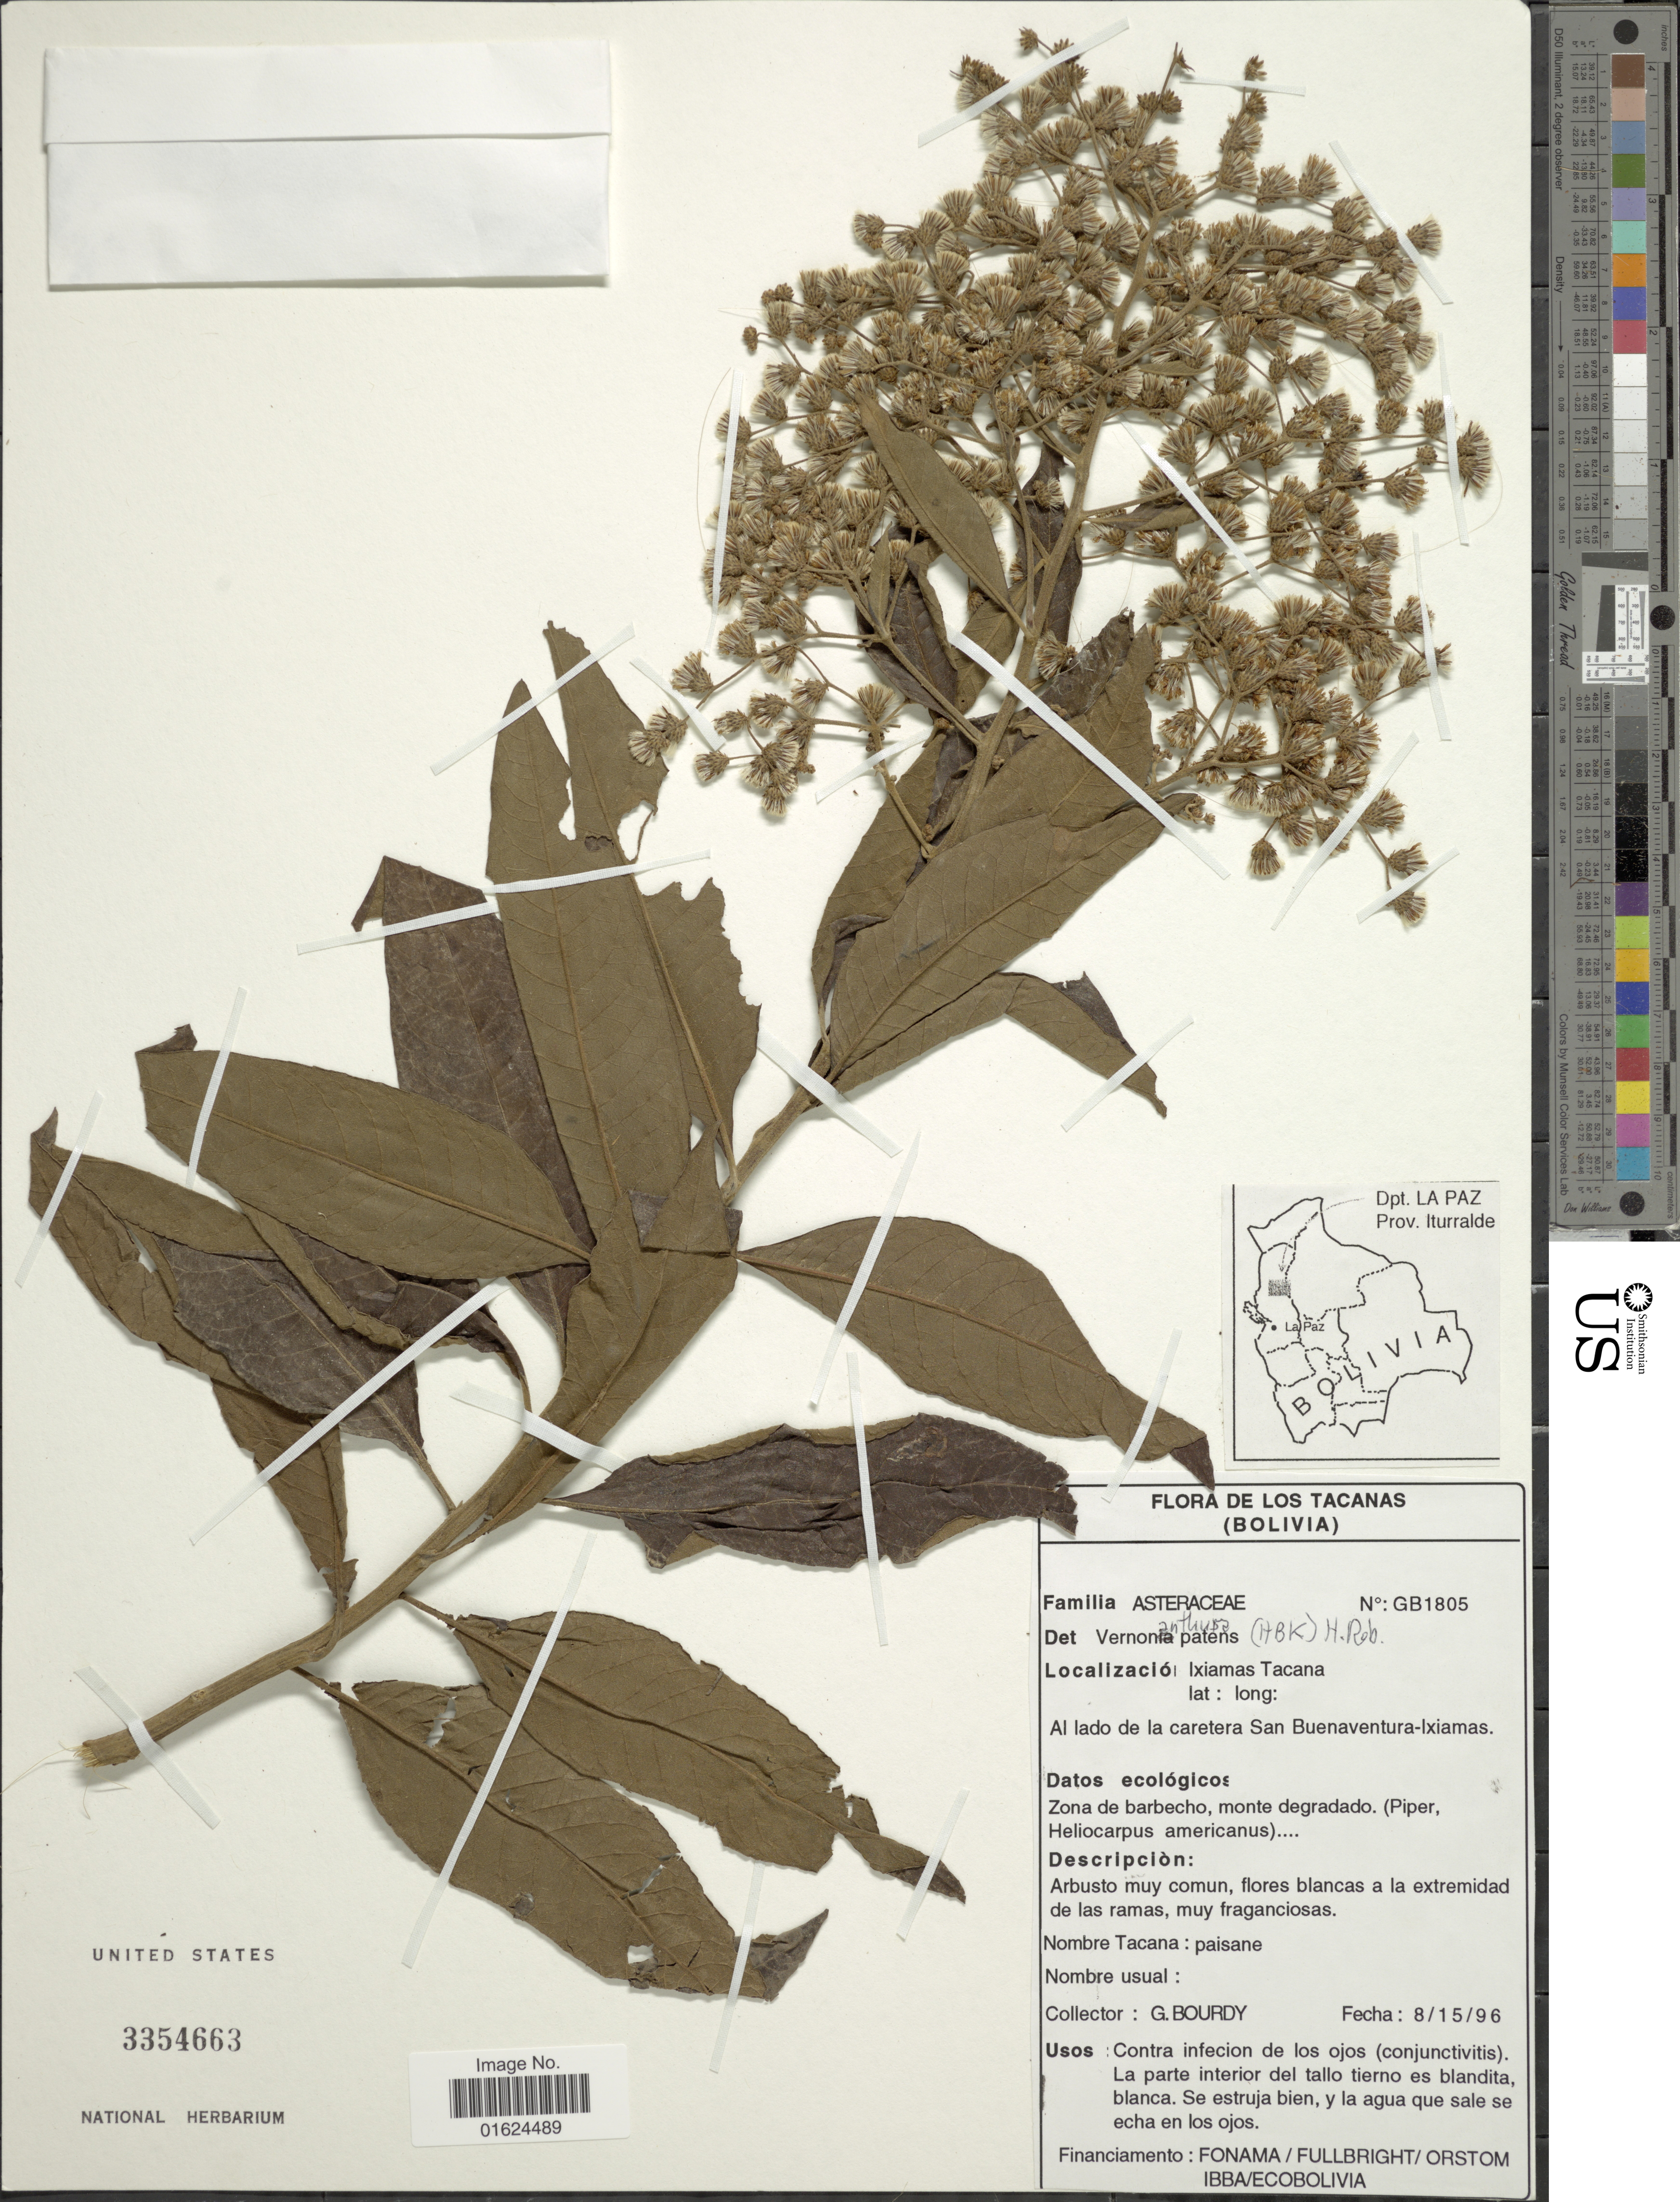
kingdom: Plantae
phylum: Tracheophyta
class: Magnoliopsida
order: Asterales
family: Asteraceae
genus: Vernonanthura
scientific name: Vernonanthura patens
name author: (Kunth) H. Rob.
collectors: G. Bourdy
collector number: GB1805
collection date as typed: Transcribed d/m/y: 15/8/96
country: Bolivia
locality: Los Tacanas, Ixiamas Tacana, A lado de la caretera San Buenaventura-Ixiamas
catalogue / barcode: US 3354663